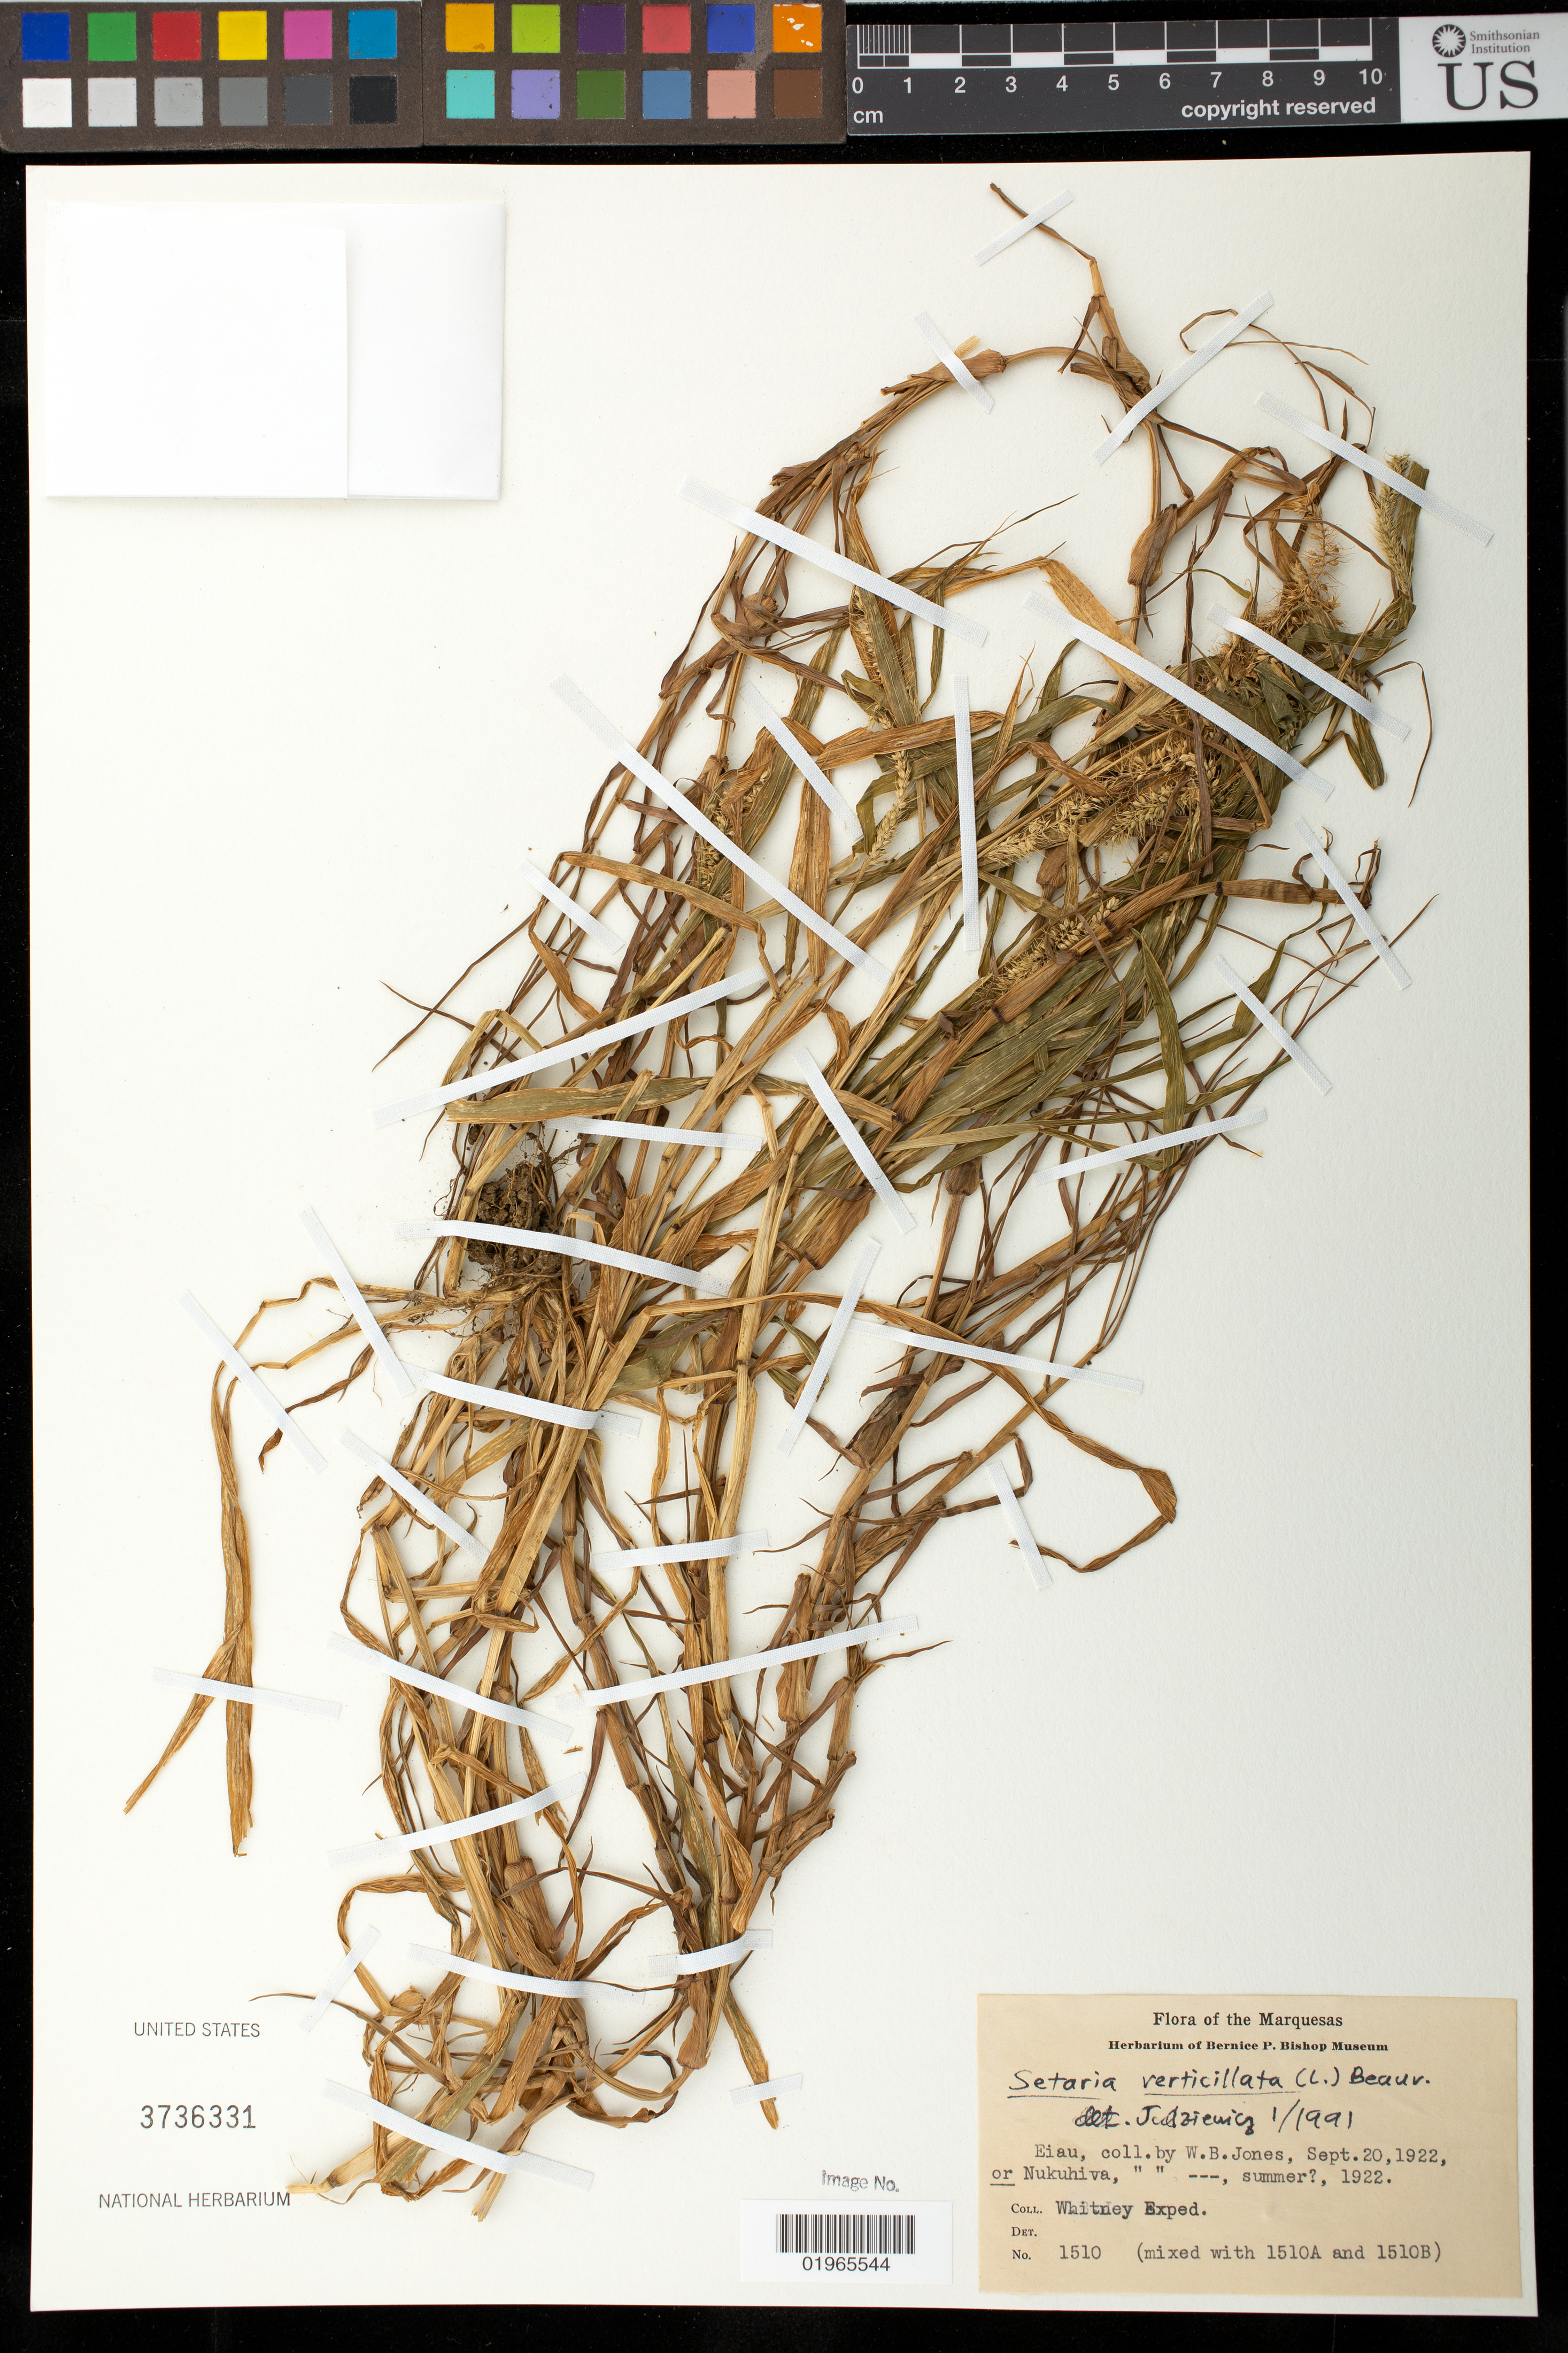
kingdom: Plantae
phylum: Tracheophyta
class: Liliopsida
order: Poales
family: Poaceae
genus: Setaria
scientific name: Setaria adhaerens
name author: (Forssk.) Chiov.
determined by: Wagner, W. L., (BOT), Smithsonian Institution - National Museum of Natural History (UNITED STATES)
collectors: E. Quayle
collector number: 1510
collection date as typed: Sept. 7, 1922?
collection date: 1922-09-07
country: French Polynesia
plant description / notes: "Eiau, coll. by W.B. Jones, Sept. 20, 1922, OR Nuku Hiva, coll. by ---, summer?, 1922. Coll. # 1510 (mixed with 1510A and 1510B). Whitney Exped."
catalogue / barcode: US 3736331